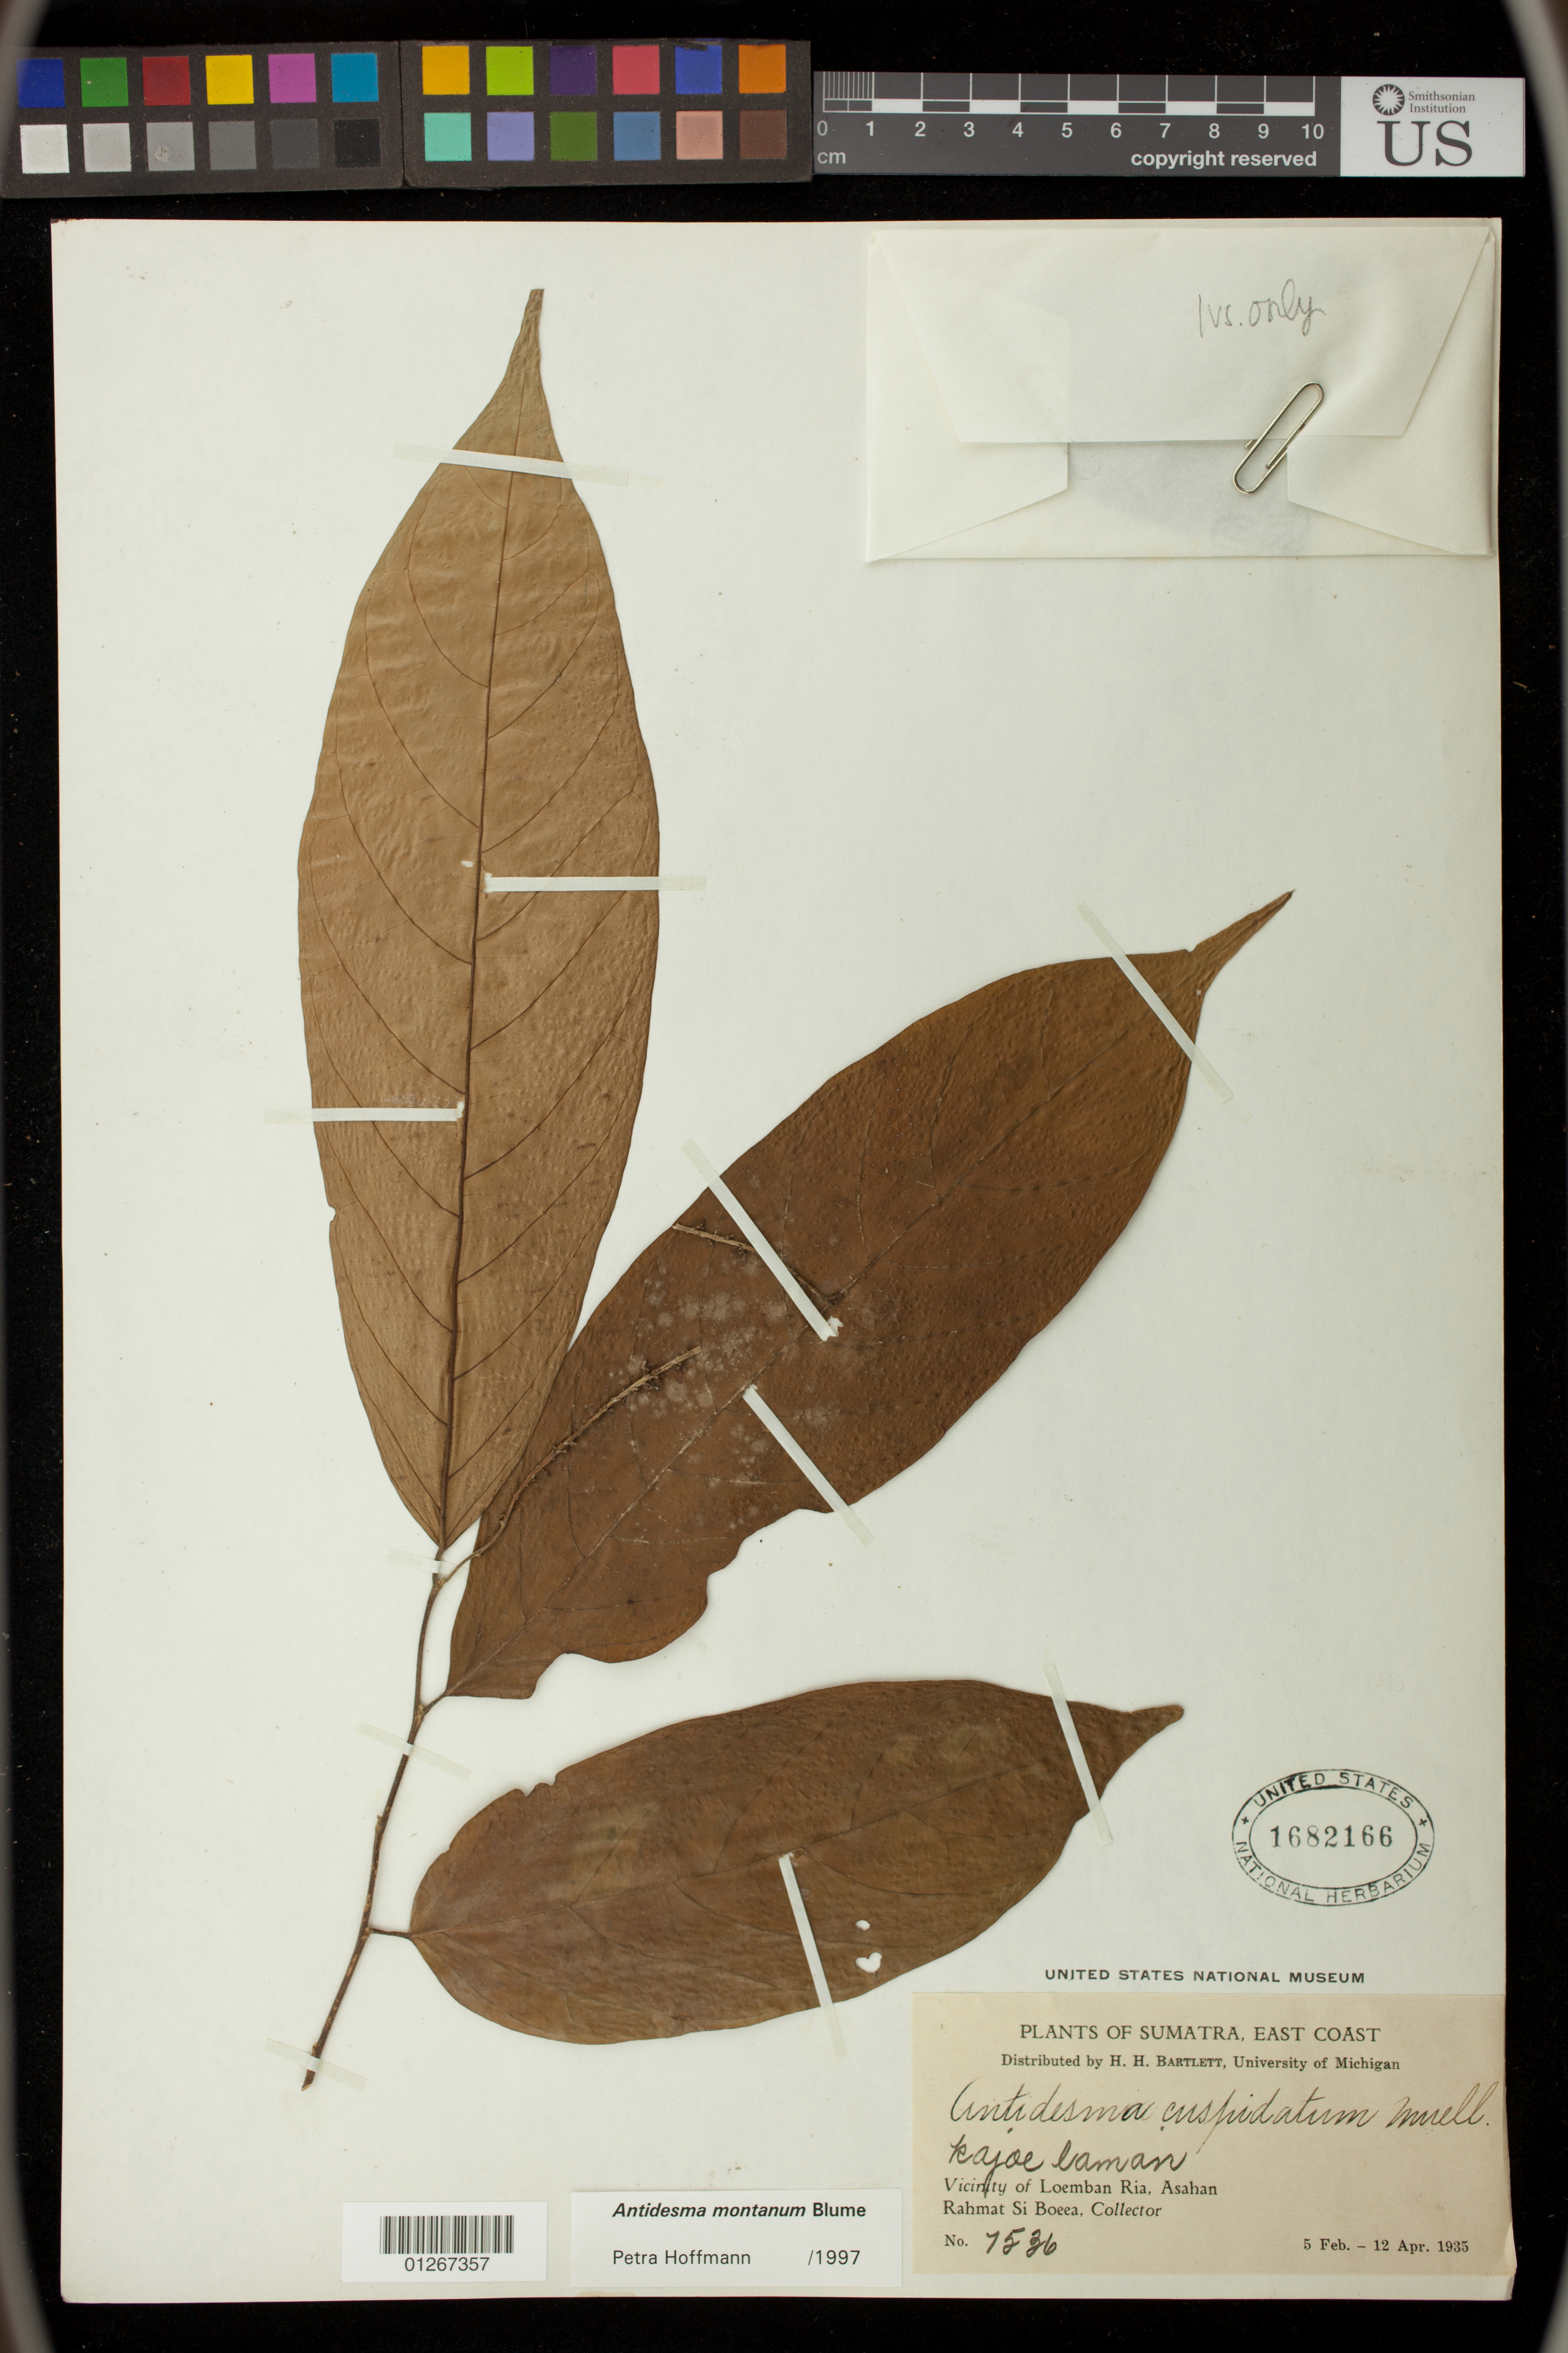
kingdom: Plantae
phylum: Tracheophyta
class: Magnoliopsida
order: Malpighiales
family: Phyllanthaceae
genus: Antidesma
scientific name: Antidesma montanum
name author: Blume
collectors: Rahmat Si Boeea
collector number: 7536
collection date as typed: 05 Feb 1935 to 12 Apr 1935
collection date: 1935-02-05/1935-04-12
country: Indonesia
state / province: Sumatra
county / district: Sumatera Utara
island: Sumatra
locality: Vicinity of Loemban Ria, Asahan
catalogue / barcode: US 1682166